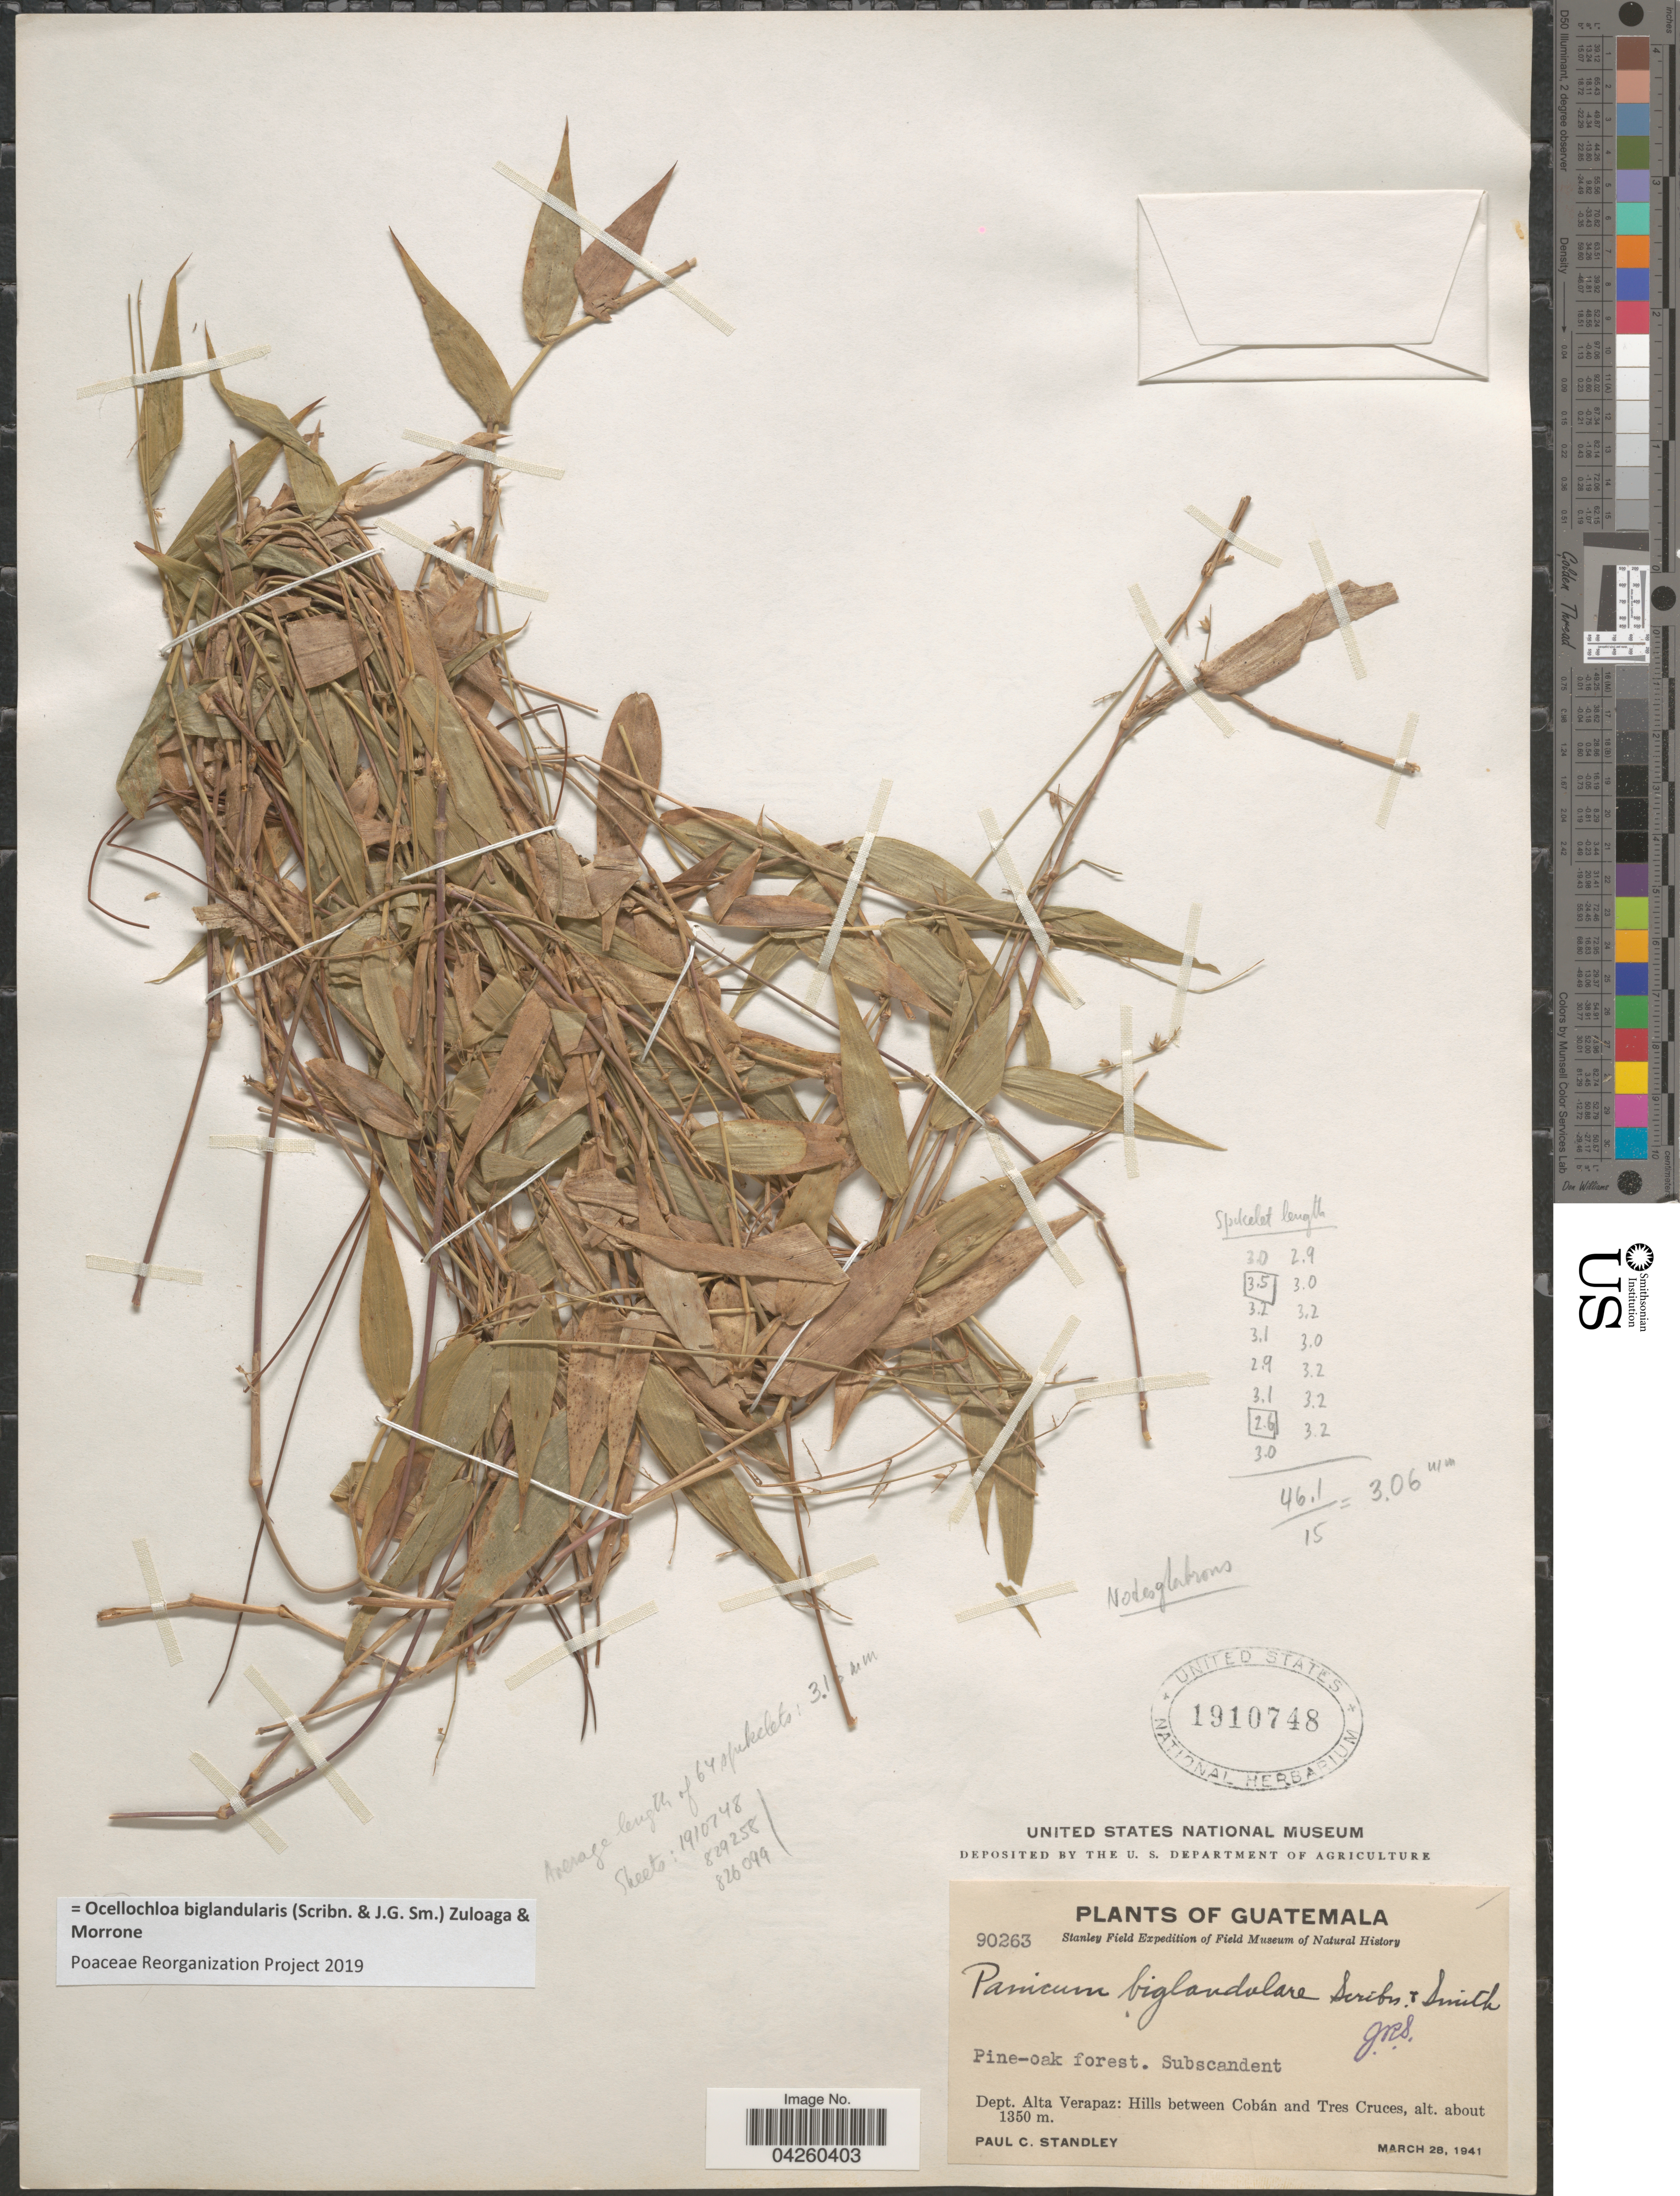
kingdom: Plantae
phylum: Tracheophyta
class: Liliopsida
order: Poales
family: Poaceae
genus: Ocellochloa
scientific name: Ocellochloa biglandularis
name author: (Scribn. & J.G. Sm.) Zuloaga & Morrone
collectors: P. C. Standley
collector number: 90263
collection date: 1941-03-28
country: Guatemala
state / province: Alta Verapaz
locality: Standley Field Expedition. Pine-oak forest. Dept. Alta Verapaz: Hills between Cobán and Tres Cruces.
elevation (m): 1350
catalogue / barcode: US 1910748